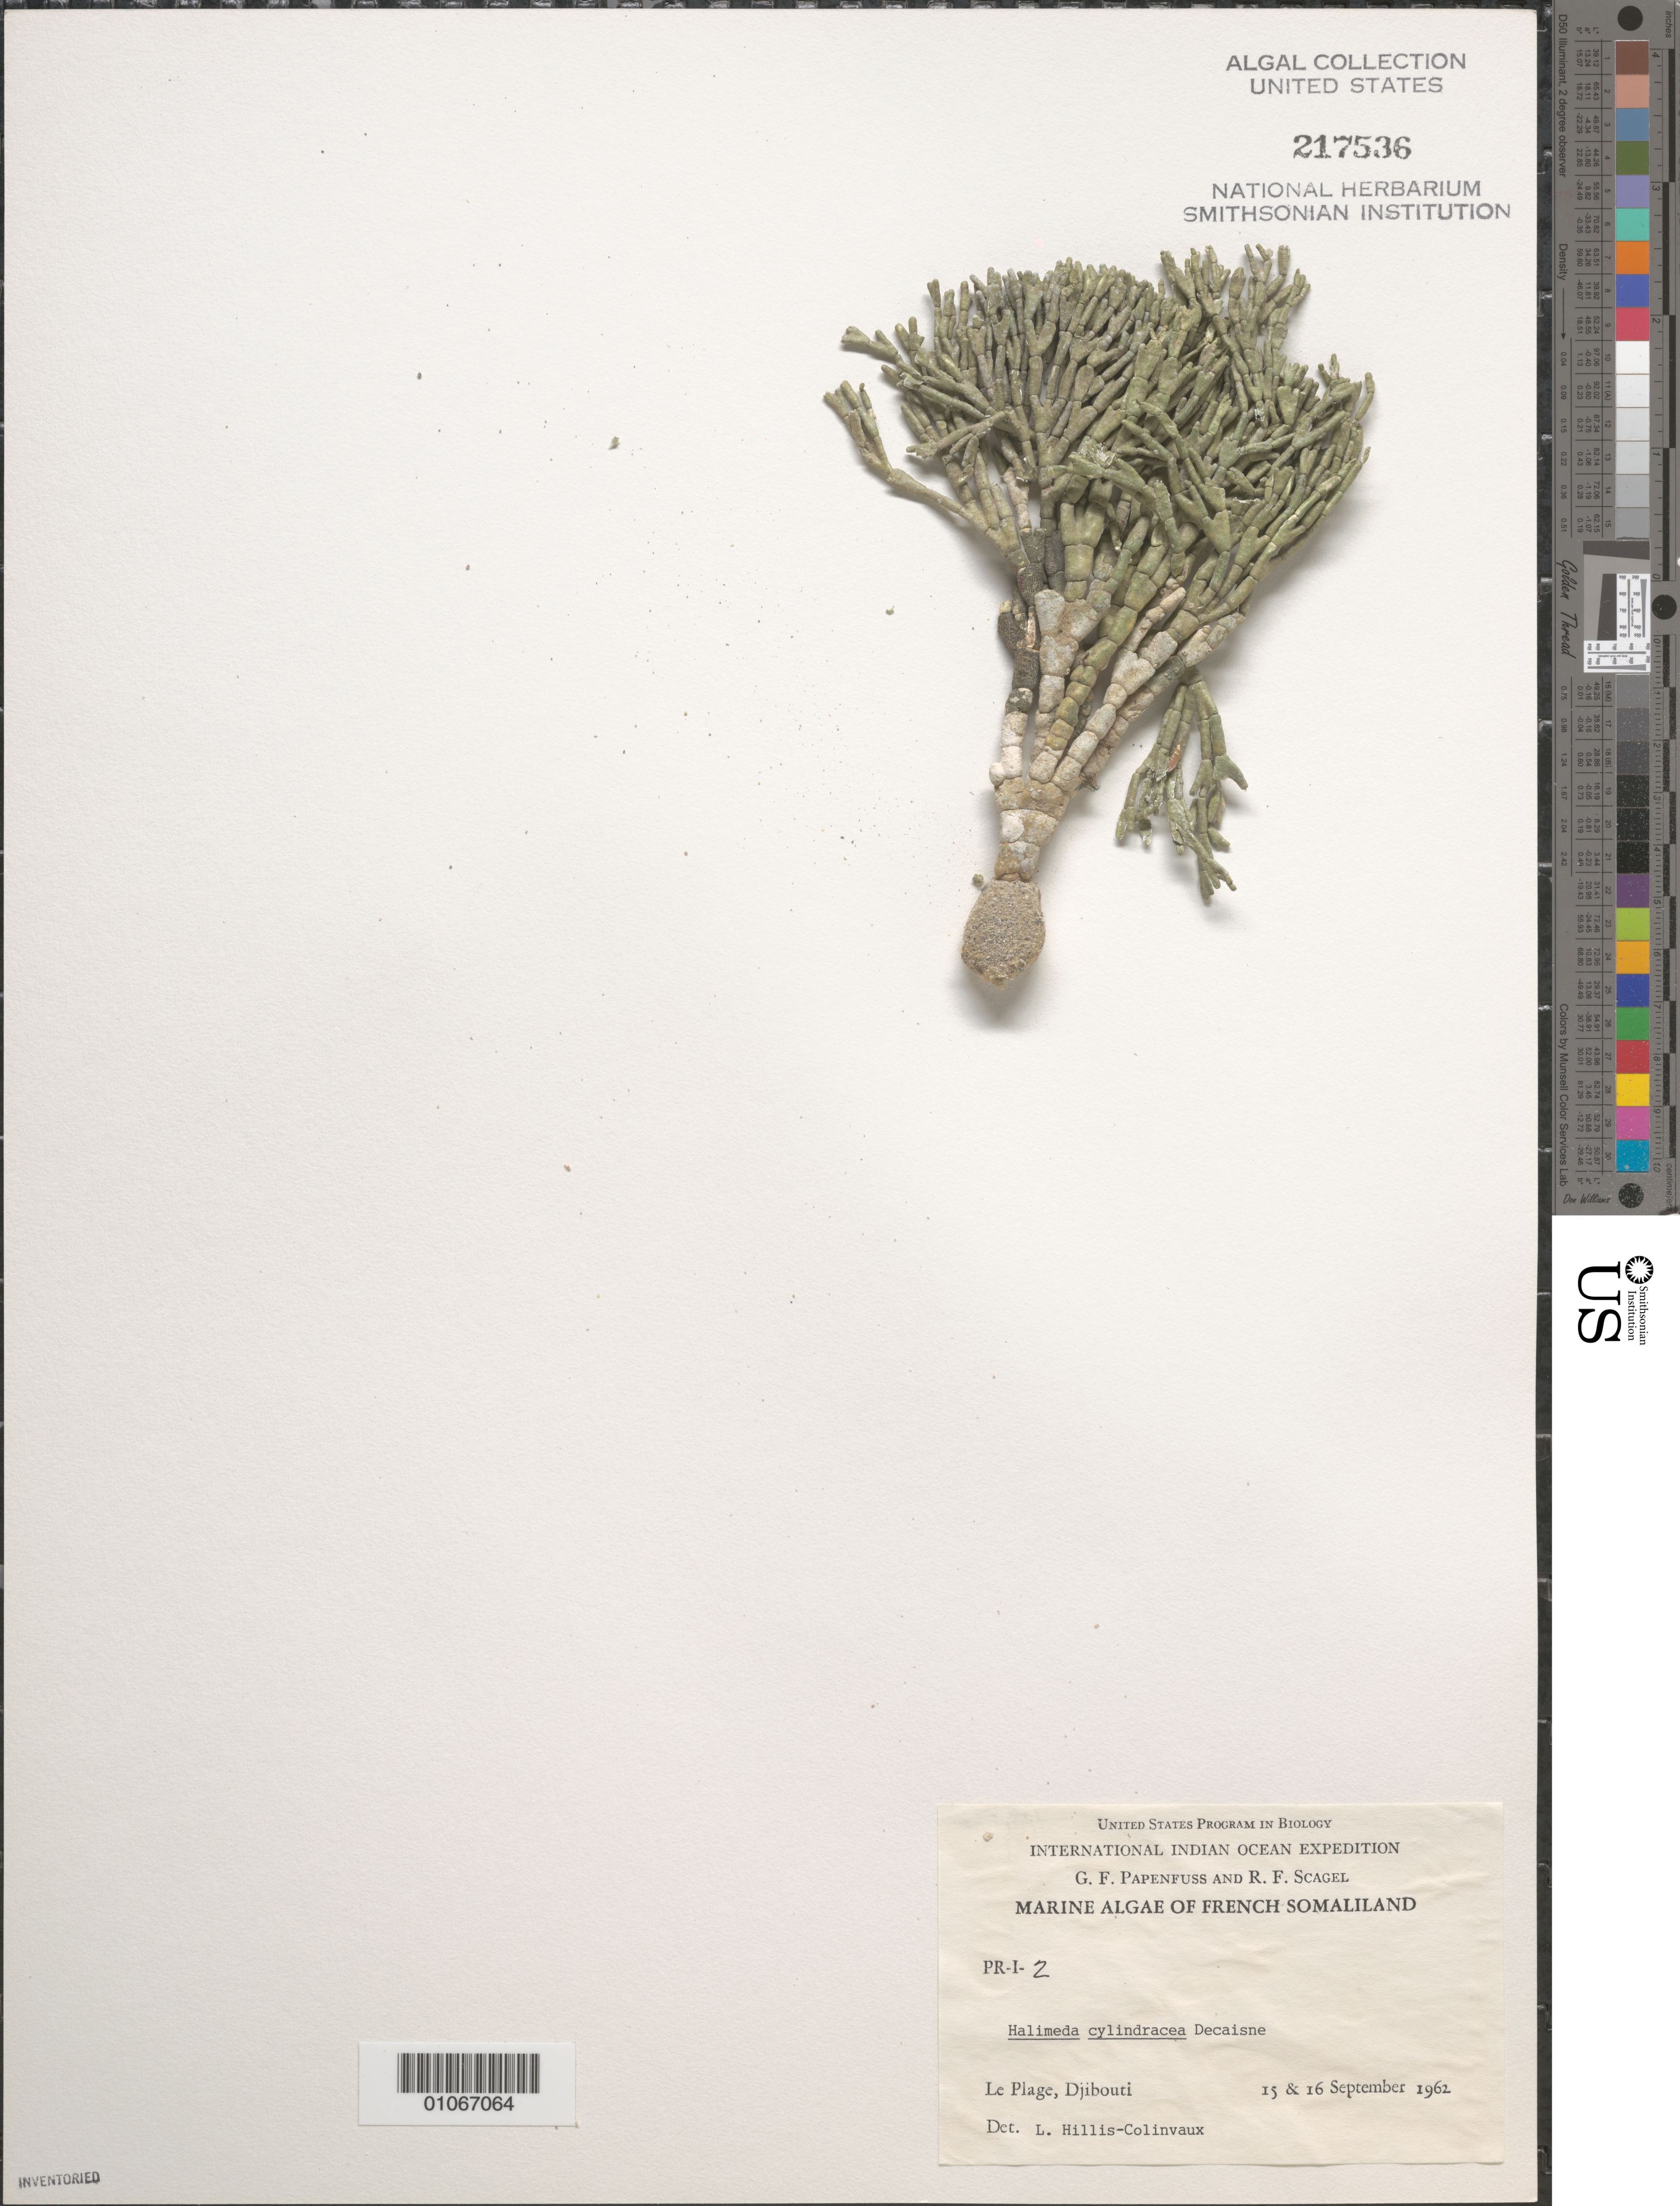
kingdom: Plantae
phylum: Chlorophyta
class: Ulvophyceae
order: Bryopsidales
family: Halimedaceae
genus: Halimeda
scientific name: Halimeda cylindracea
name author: Decne.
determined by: Hillis-Colinvaux, L.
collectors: G. Papenfuss & R. F. Scagel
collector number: PR-I-2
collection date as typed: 15 Sep 1962 and 16 Sep 1962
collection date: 1962-09-15,1962-09-16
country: Djibouti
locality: Le Plage, Djibouti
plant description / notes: International Indian Ocean Expedition, 1962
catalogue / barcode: US 217536